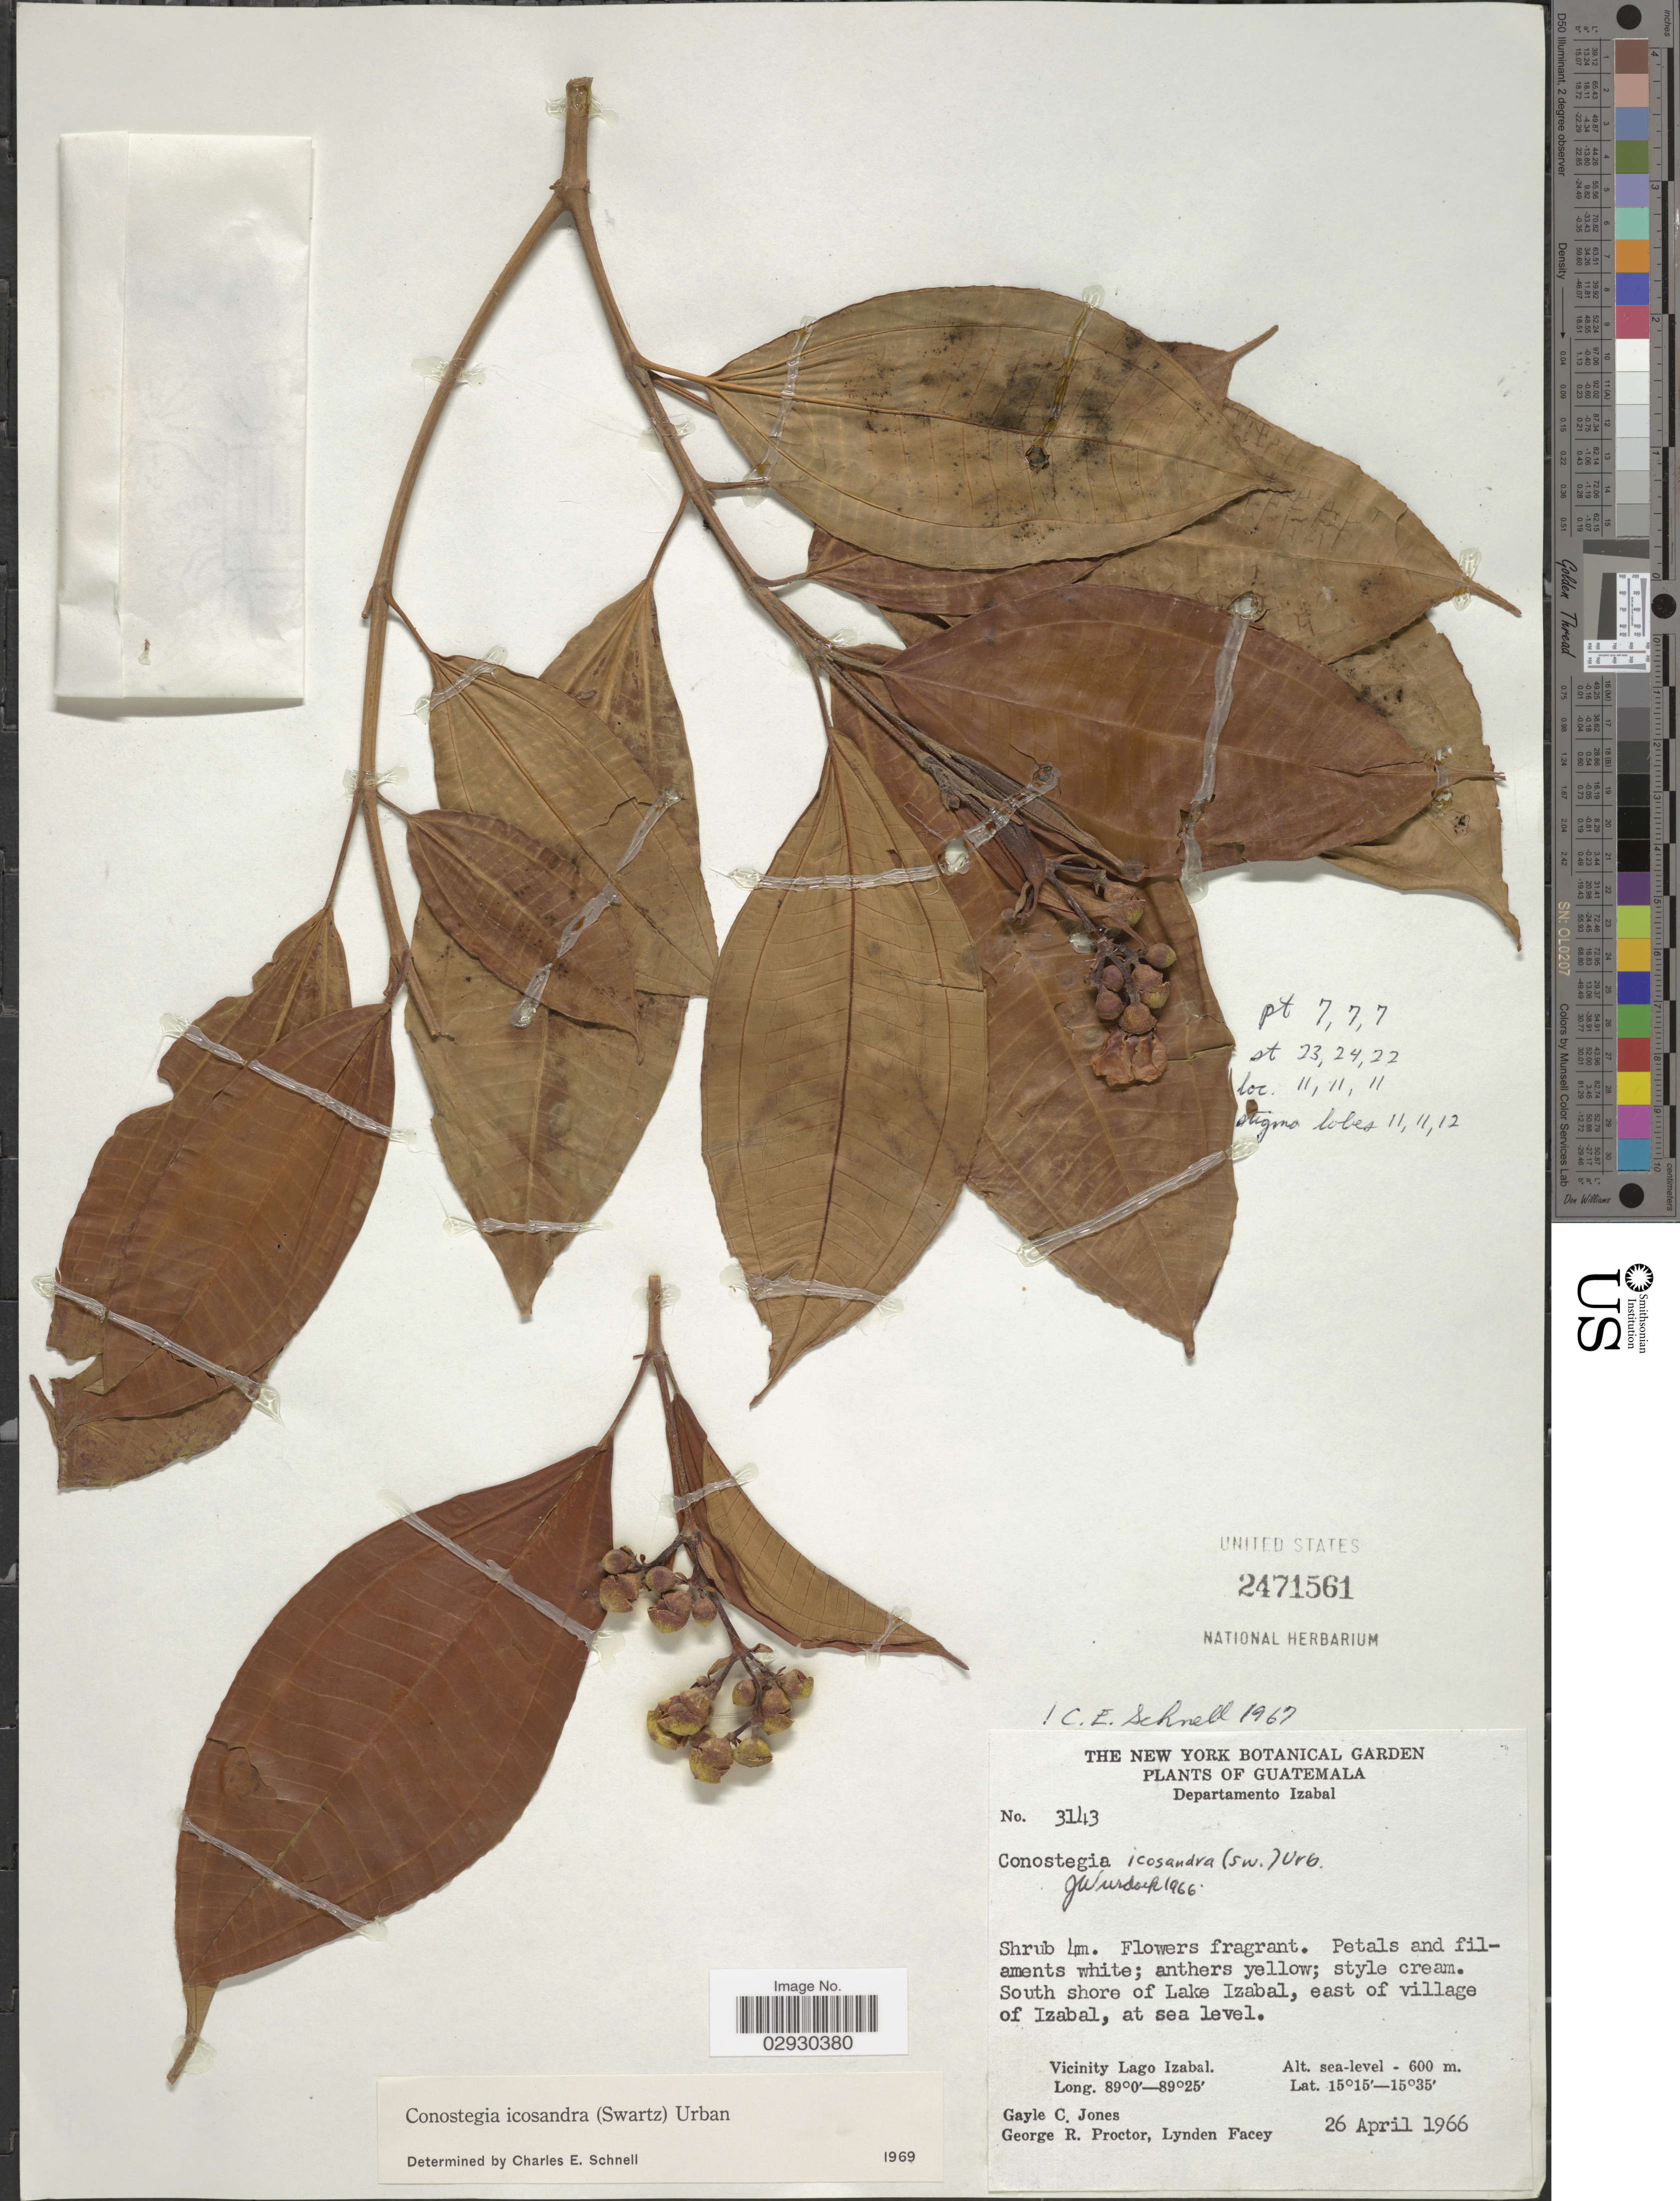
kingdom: Plantae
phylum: Tracheophyta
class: Magnoliopsida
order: Myrtales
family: Melastomataceae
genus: Conostegia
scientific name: Conostegia icosandra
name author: (Sw.) Urb.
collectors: G. C. Jones, G. Proctor & L. Facey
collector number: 3143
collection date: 1966-04-26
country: Guatemala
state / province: Izabal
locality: Departamento Izabal. South shore of Lake Izabal, east of village of Izabal. Vicinity Lago Izabal.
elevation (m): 0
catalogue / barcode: US 2471561